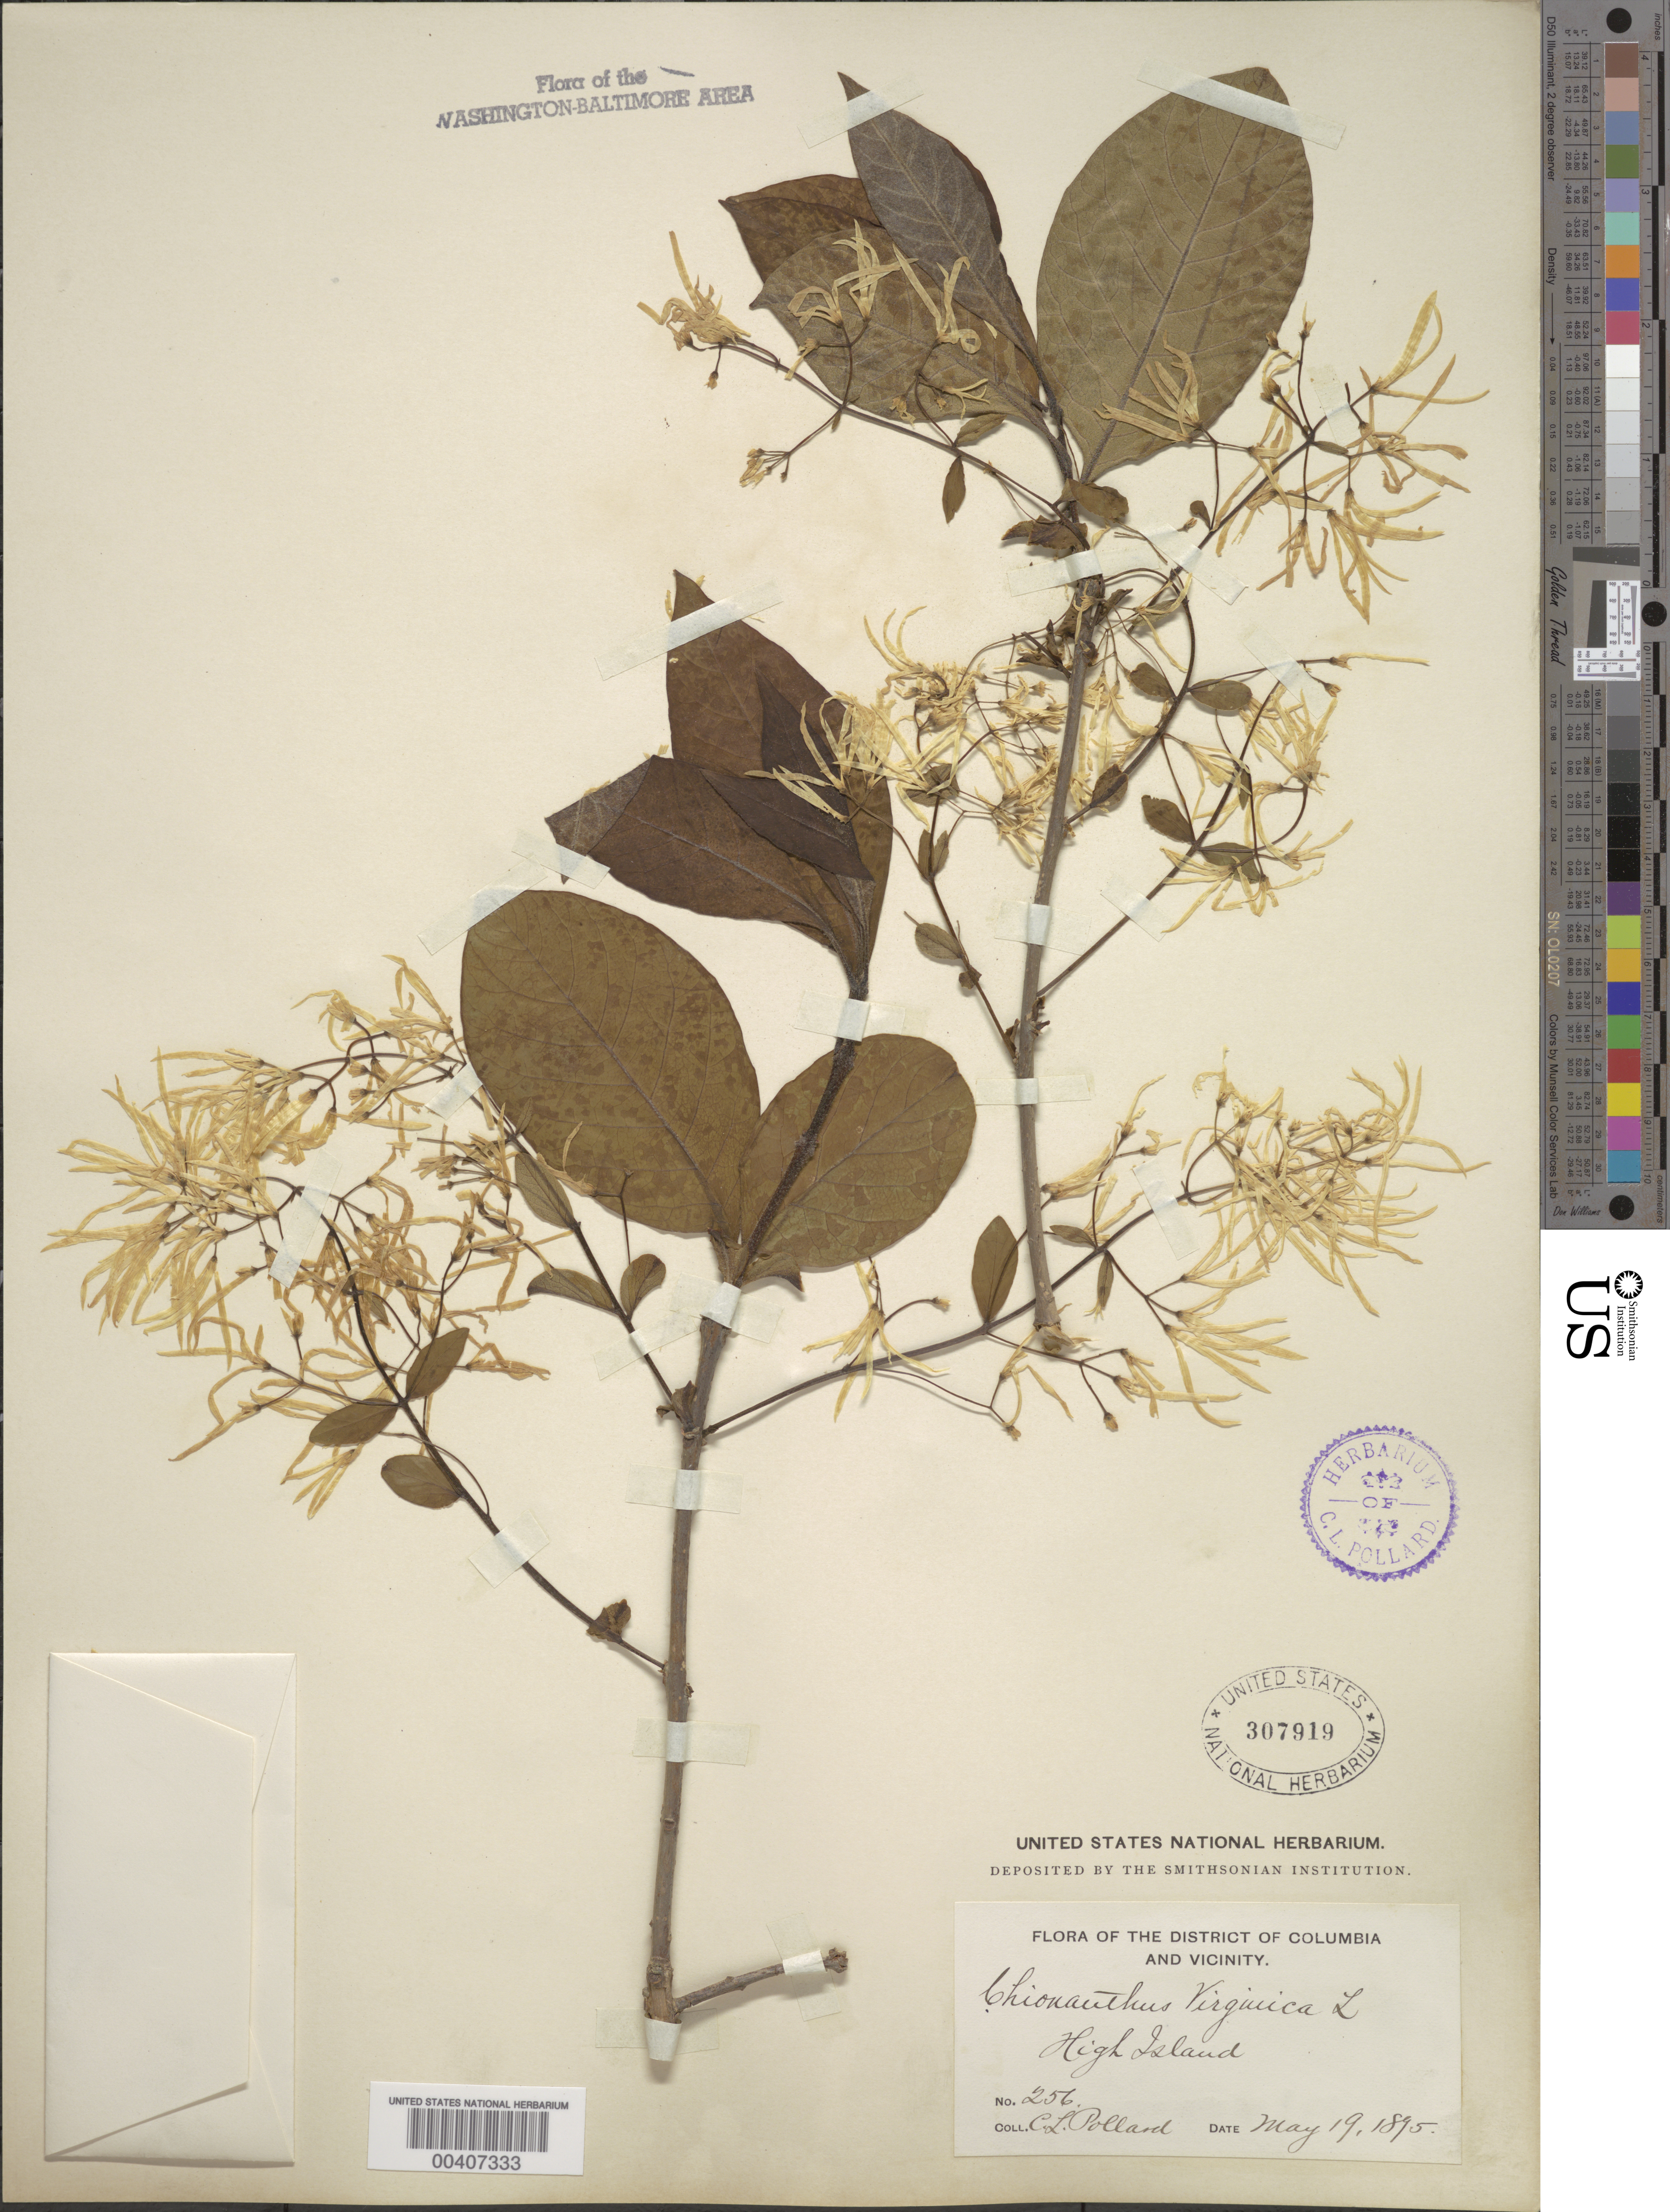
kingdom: Plantae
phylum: Tracheophyta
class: Magnoliopsida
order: Lamiales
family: Oleaceae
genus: Chionanthus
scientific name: Chionanthus virginicus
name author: L.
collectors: C. L. Pollard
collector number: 256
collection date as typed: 19 May 1895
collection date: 1895-05-19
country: United States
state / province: Maryland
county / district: Montgomery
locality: High Island C. & O. Canal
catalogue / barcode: US 307919